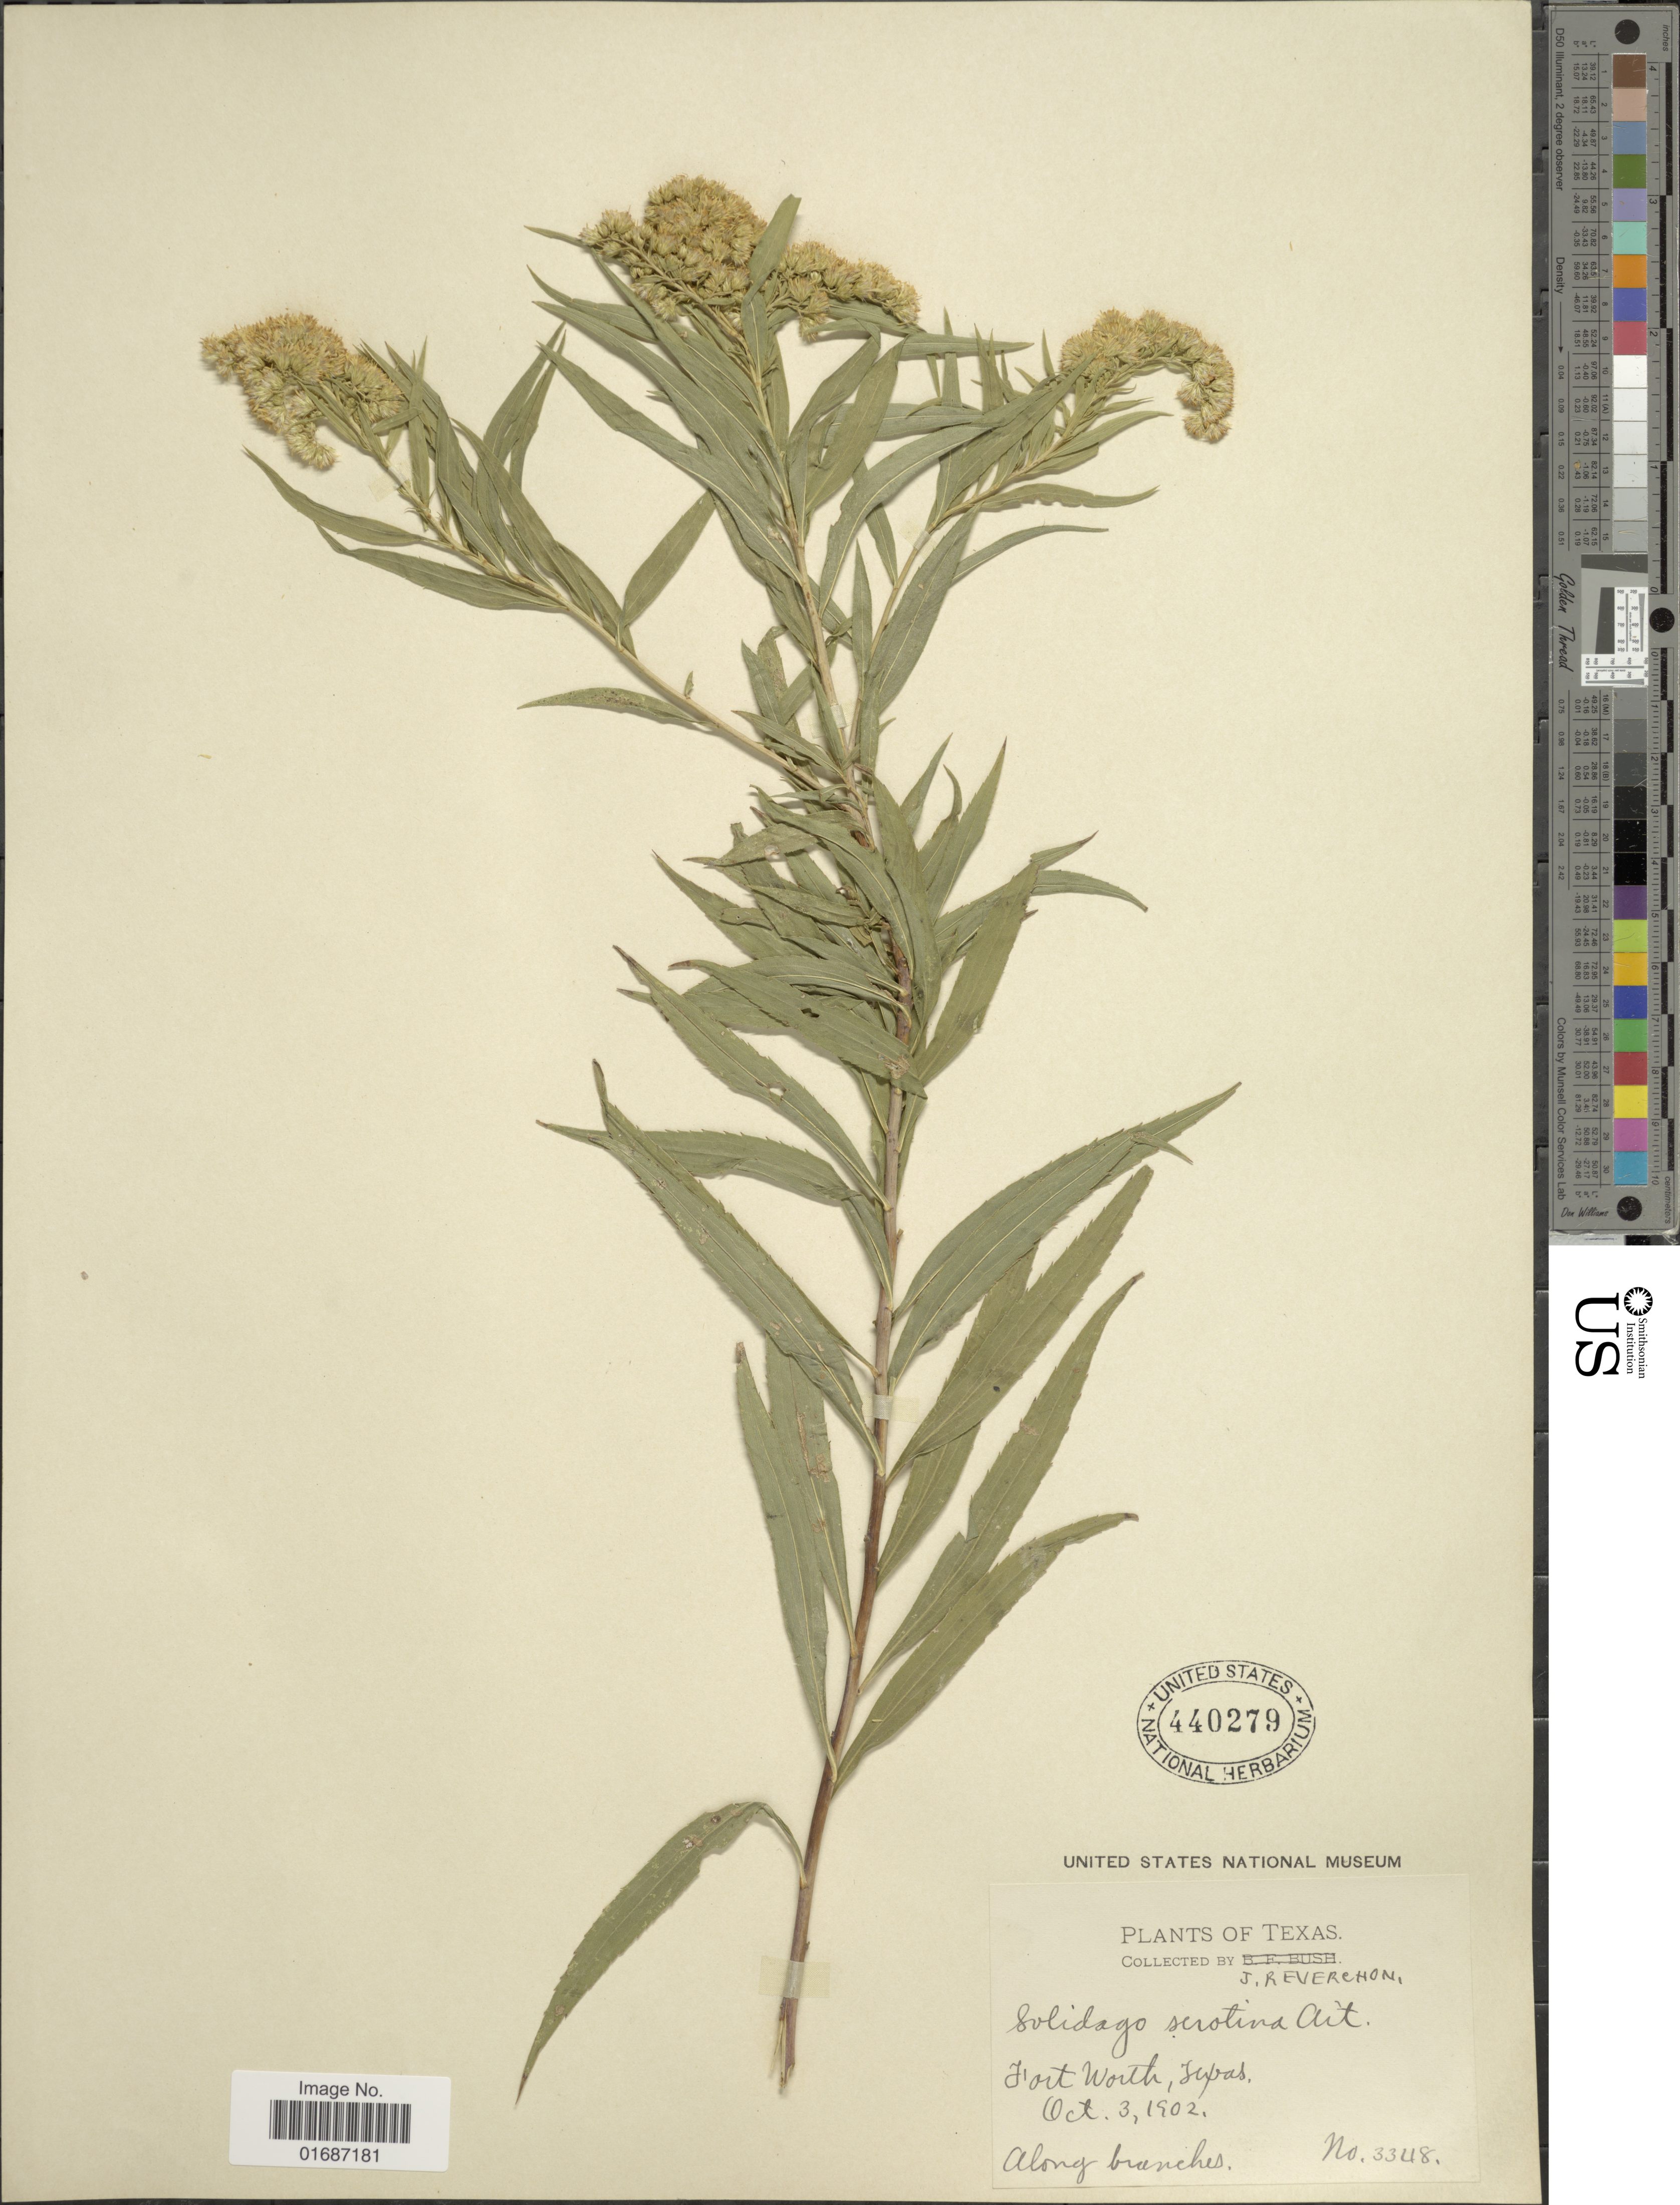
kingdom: Plantae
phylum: Tracheophyta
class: Magnoliopsida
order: Asterales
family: Asteraceae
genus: Solidago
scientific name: Solidago gigantea var. leiophylla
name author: Fernald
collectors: J. Reverchon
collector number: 3348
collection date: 1902-10-03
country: United States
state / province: Texas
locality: Fort worth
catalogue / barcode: US 440279